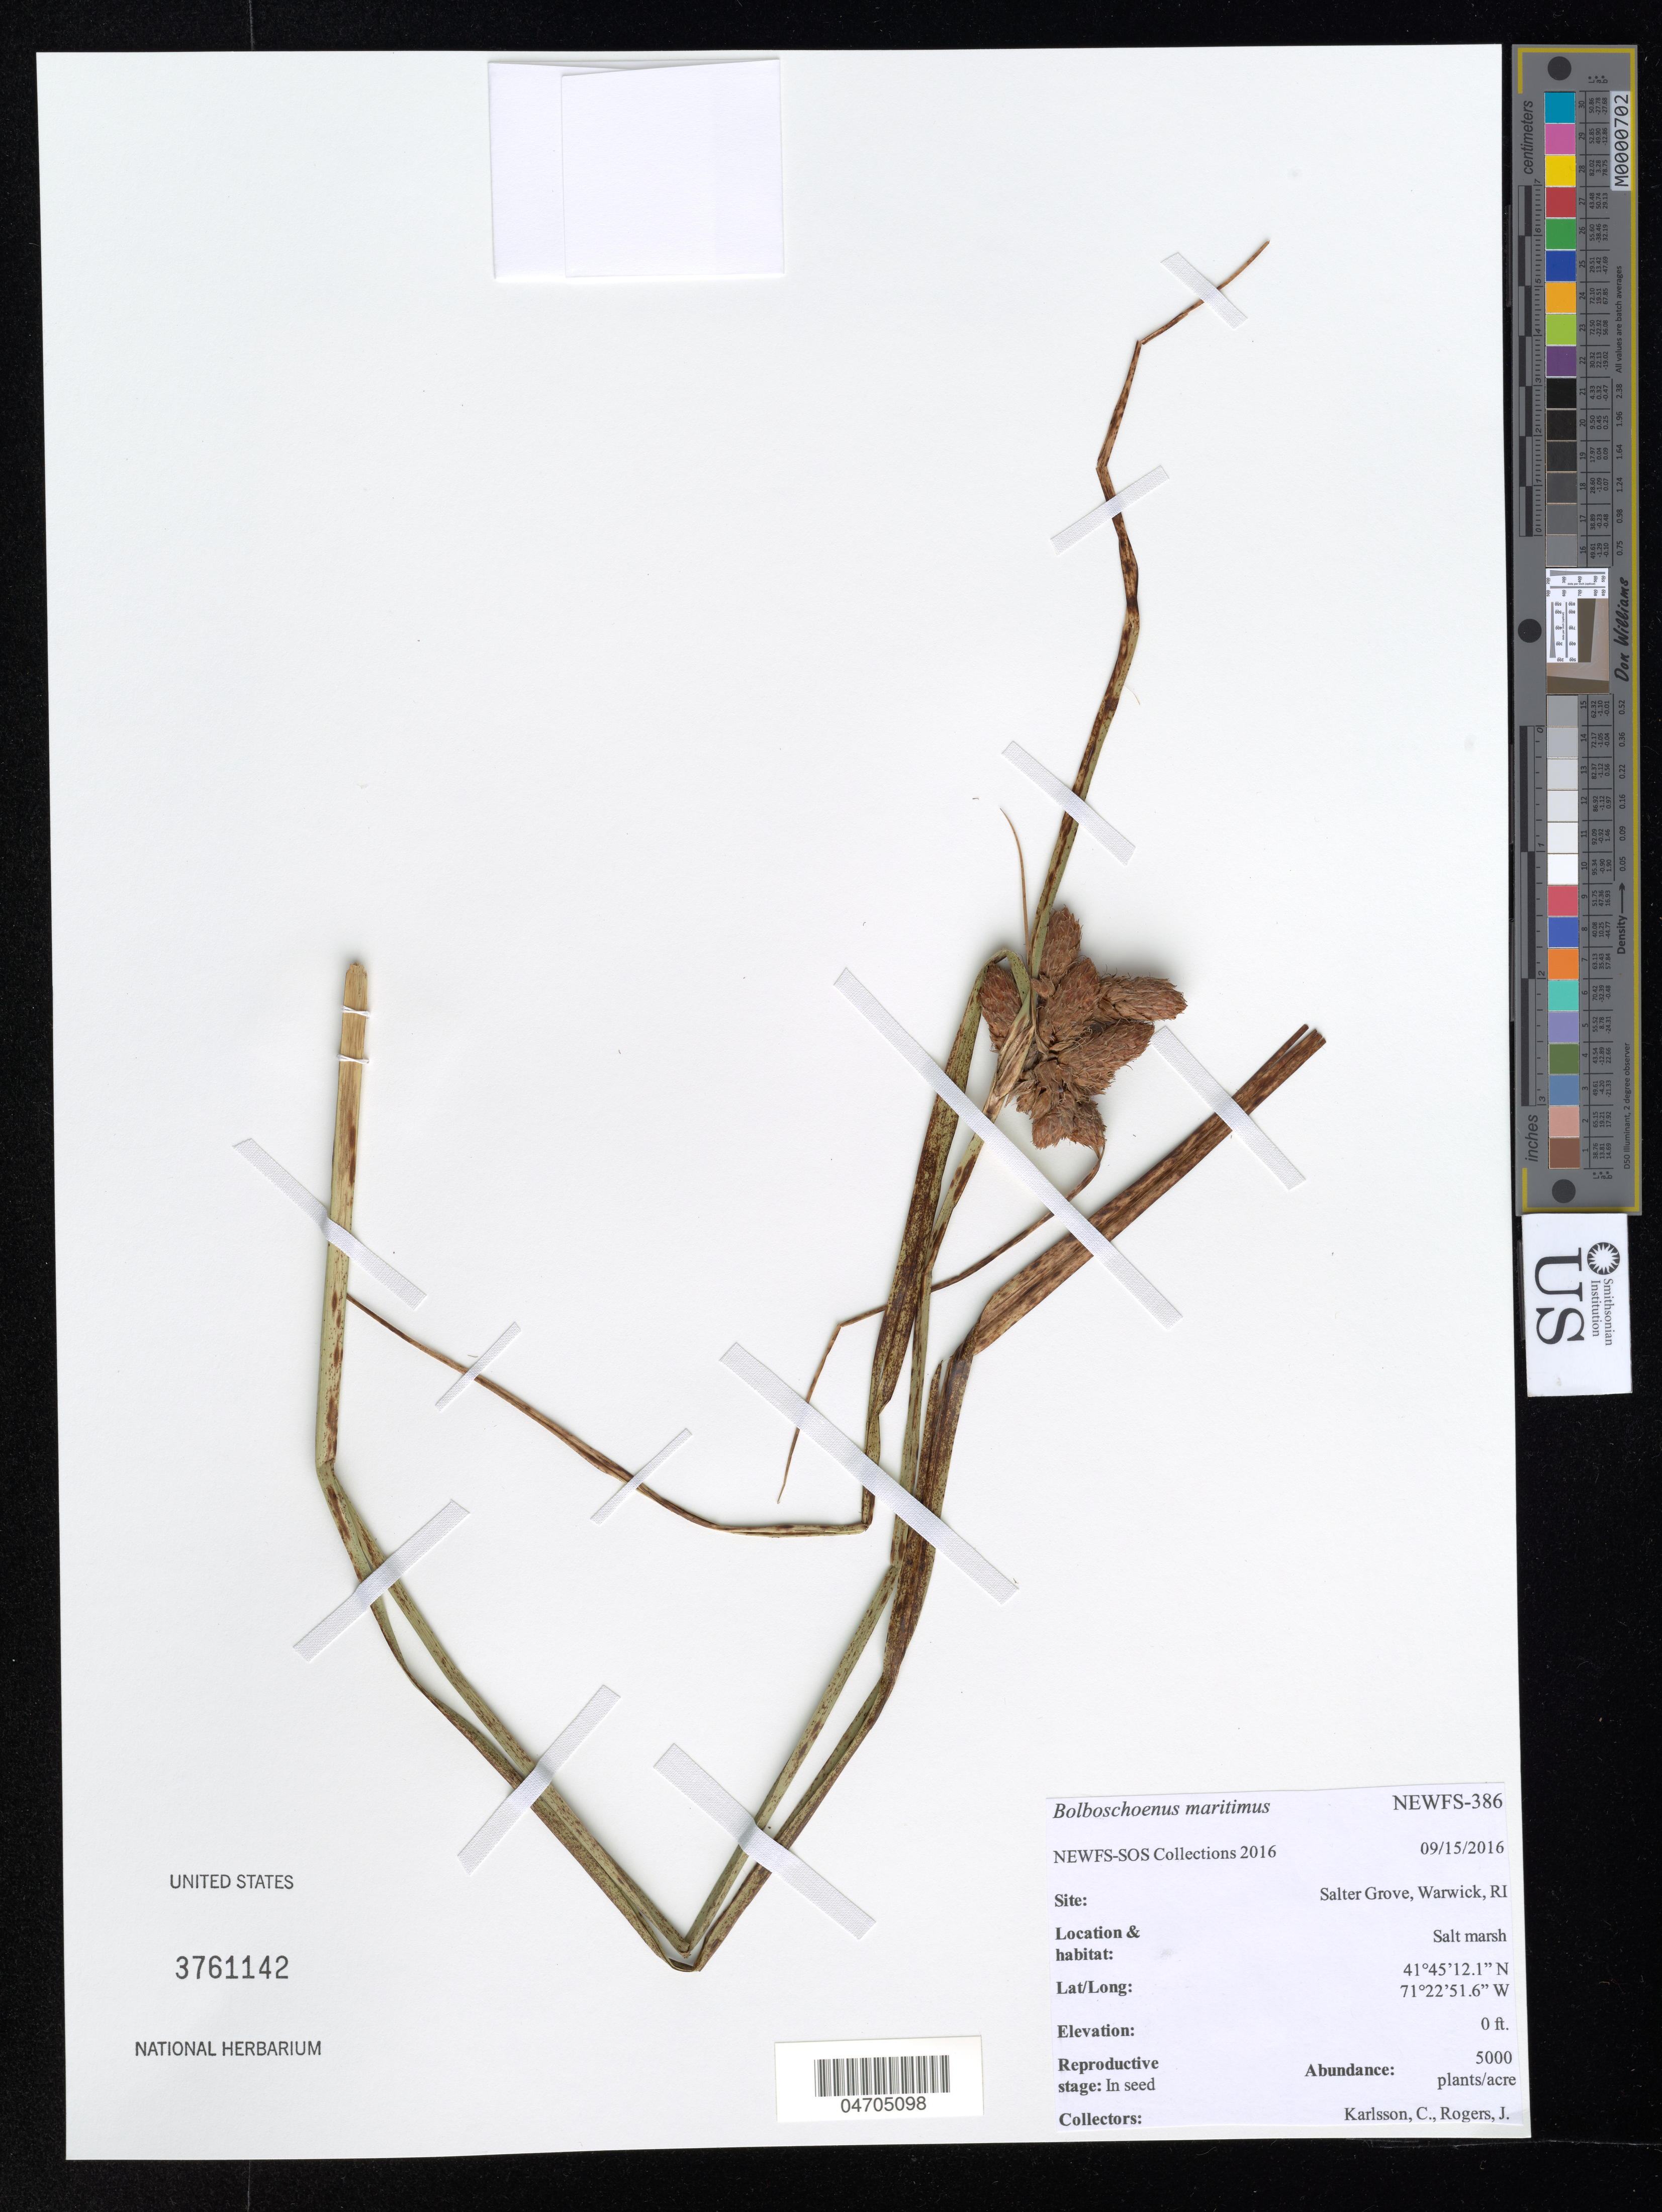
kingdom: Plantae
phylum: Tracheophyta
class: Liliopsida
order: Poales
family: Cyperaceae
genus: Bolboschoenus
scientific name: Bolboschoenus maritimus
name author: (L.) Palla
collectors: C. Karlsson & J. Rogers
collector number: NEWFS-386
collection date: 2016-09-15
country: United States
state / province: Rhode Island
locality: Salter Grove, Warwick.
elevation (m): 0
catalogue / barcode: US 3761142